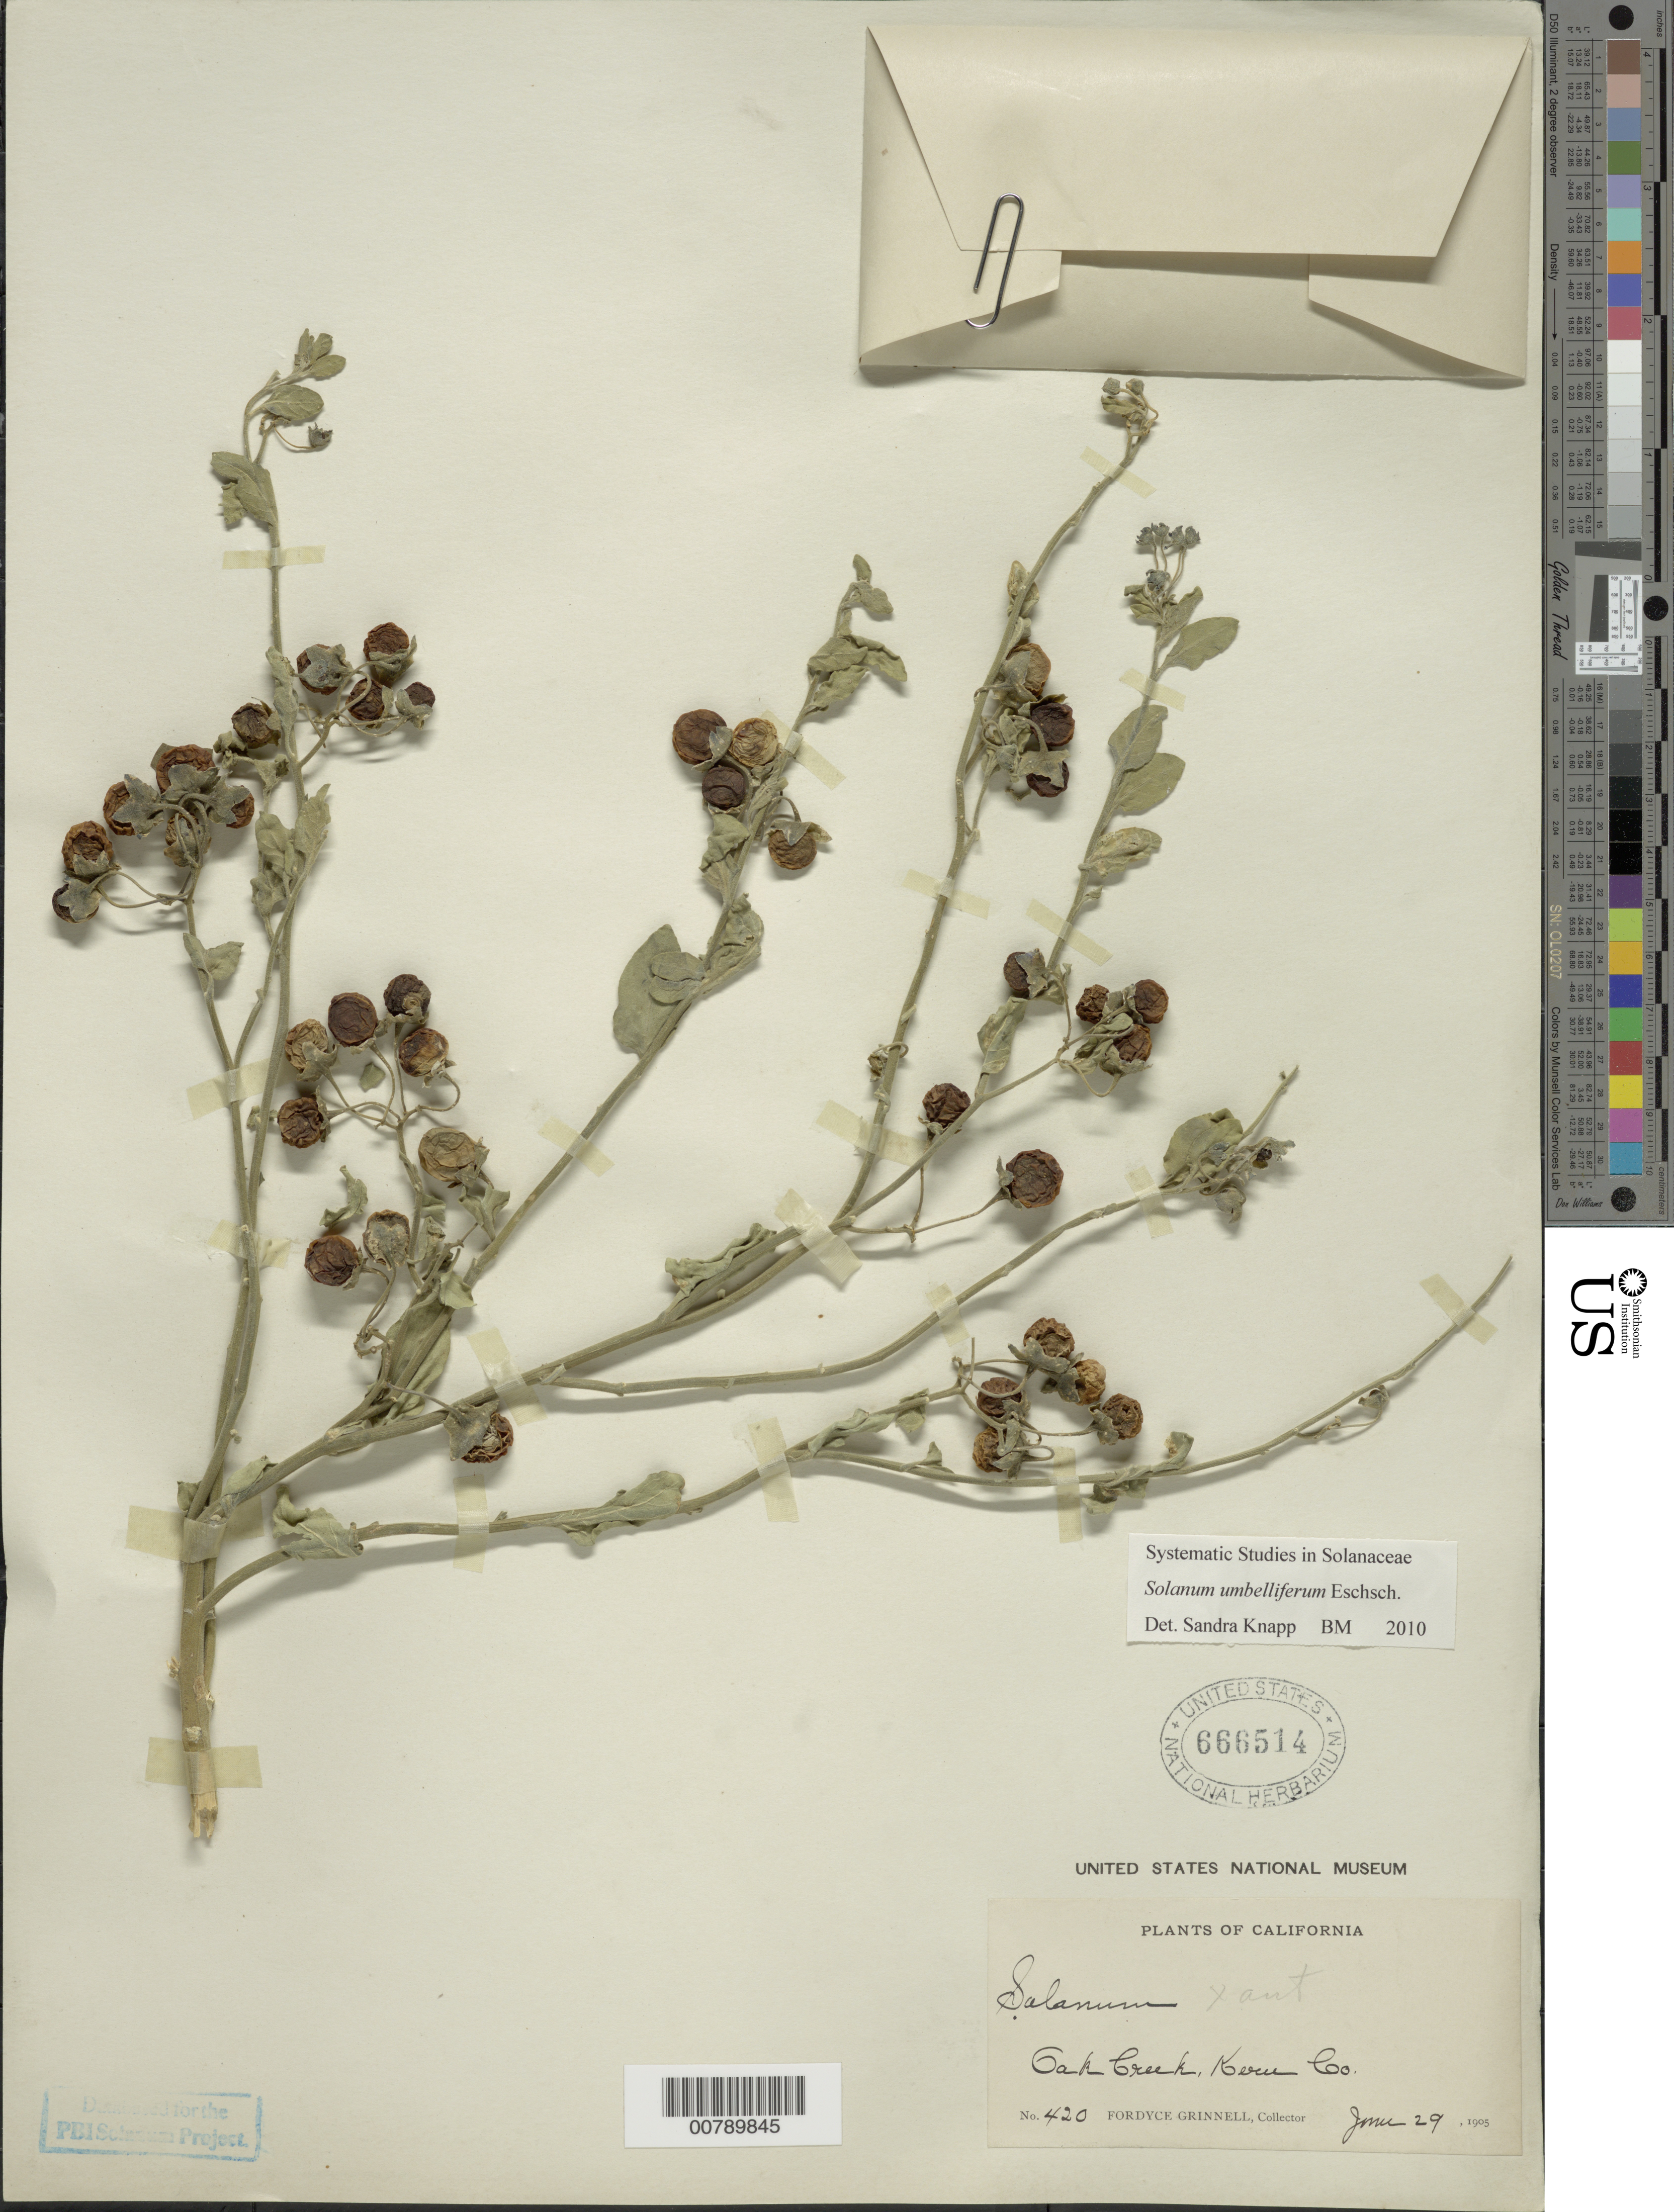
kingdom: Plantae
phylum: Tracheophyta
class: Magnoliopsida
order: Solanales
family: Solanaceae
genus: Solanum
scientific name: Solanum umbelliferum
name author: Eschsch.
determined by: Knapp, S. D.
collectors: F. Grinnell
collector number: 420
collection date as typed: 29 Jun 1905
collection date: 1905-06-29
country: United States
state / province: California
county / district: Kern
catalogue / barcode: US 666514